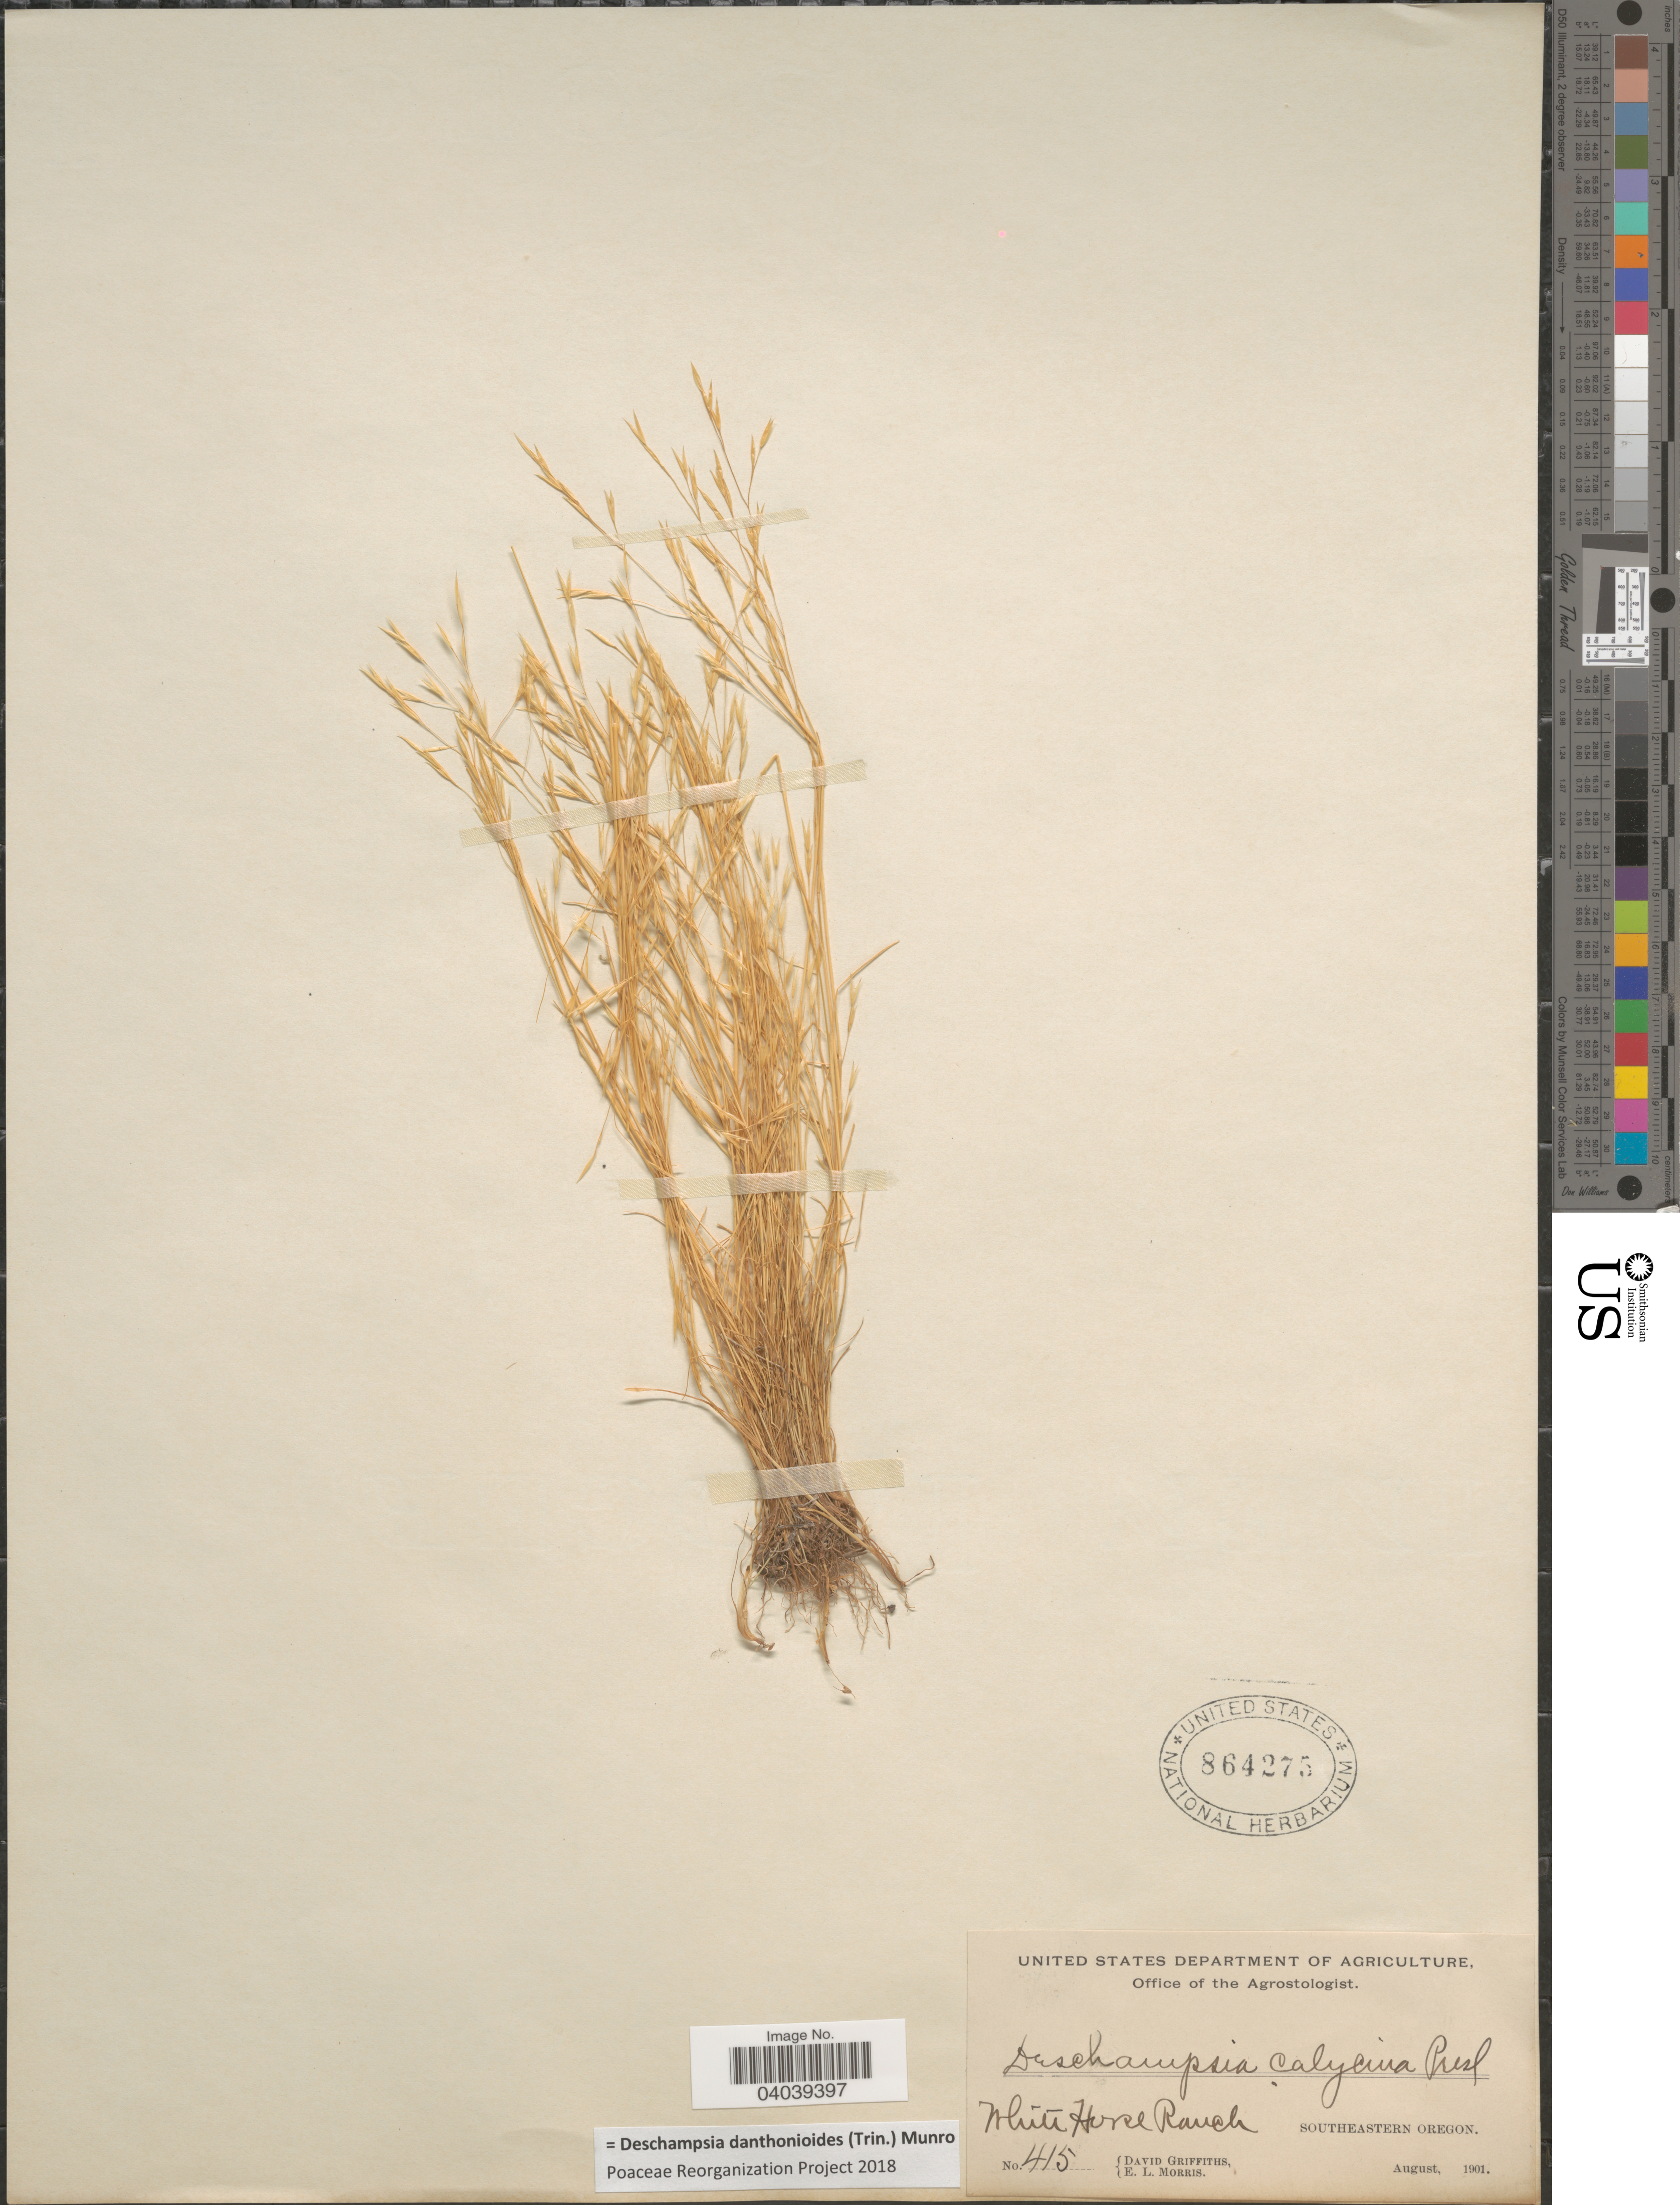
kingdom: Plantae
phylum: Tracheophyta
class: Liliopsida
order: Poales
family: Poaceae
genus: Deschampsia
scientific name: Deschampsia danthonioides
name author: (Trin.) Munro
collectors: D. Griffiths & E. Morris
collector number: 415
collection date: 1901-08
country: United States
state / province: Oregon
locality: White Horse Ranch, Southeastern Oregon.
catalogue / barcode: US 864275